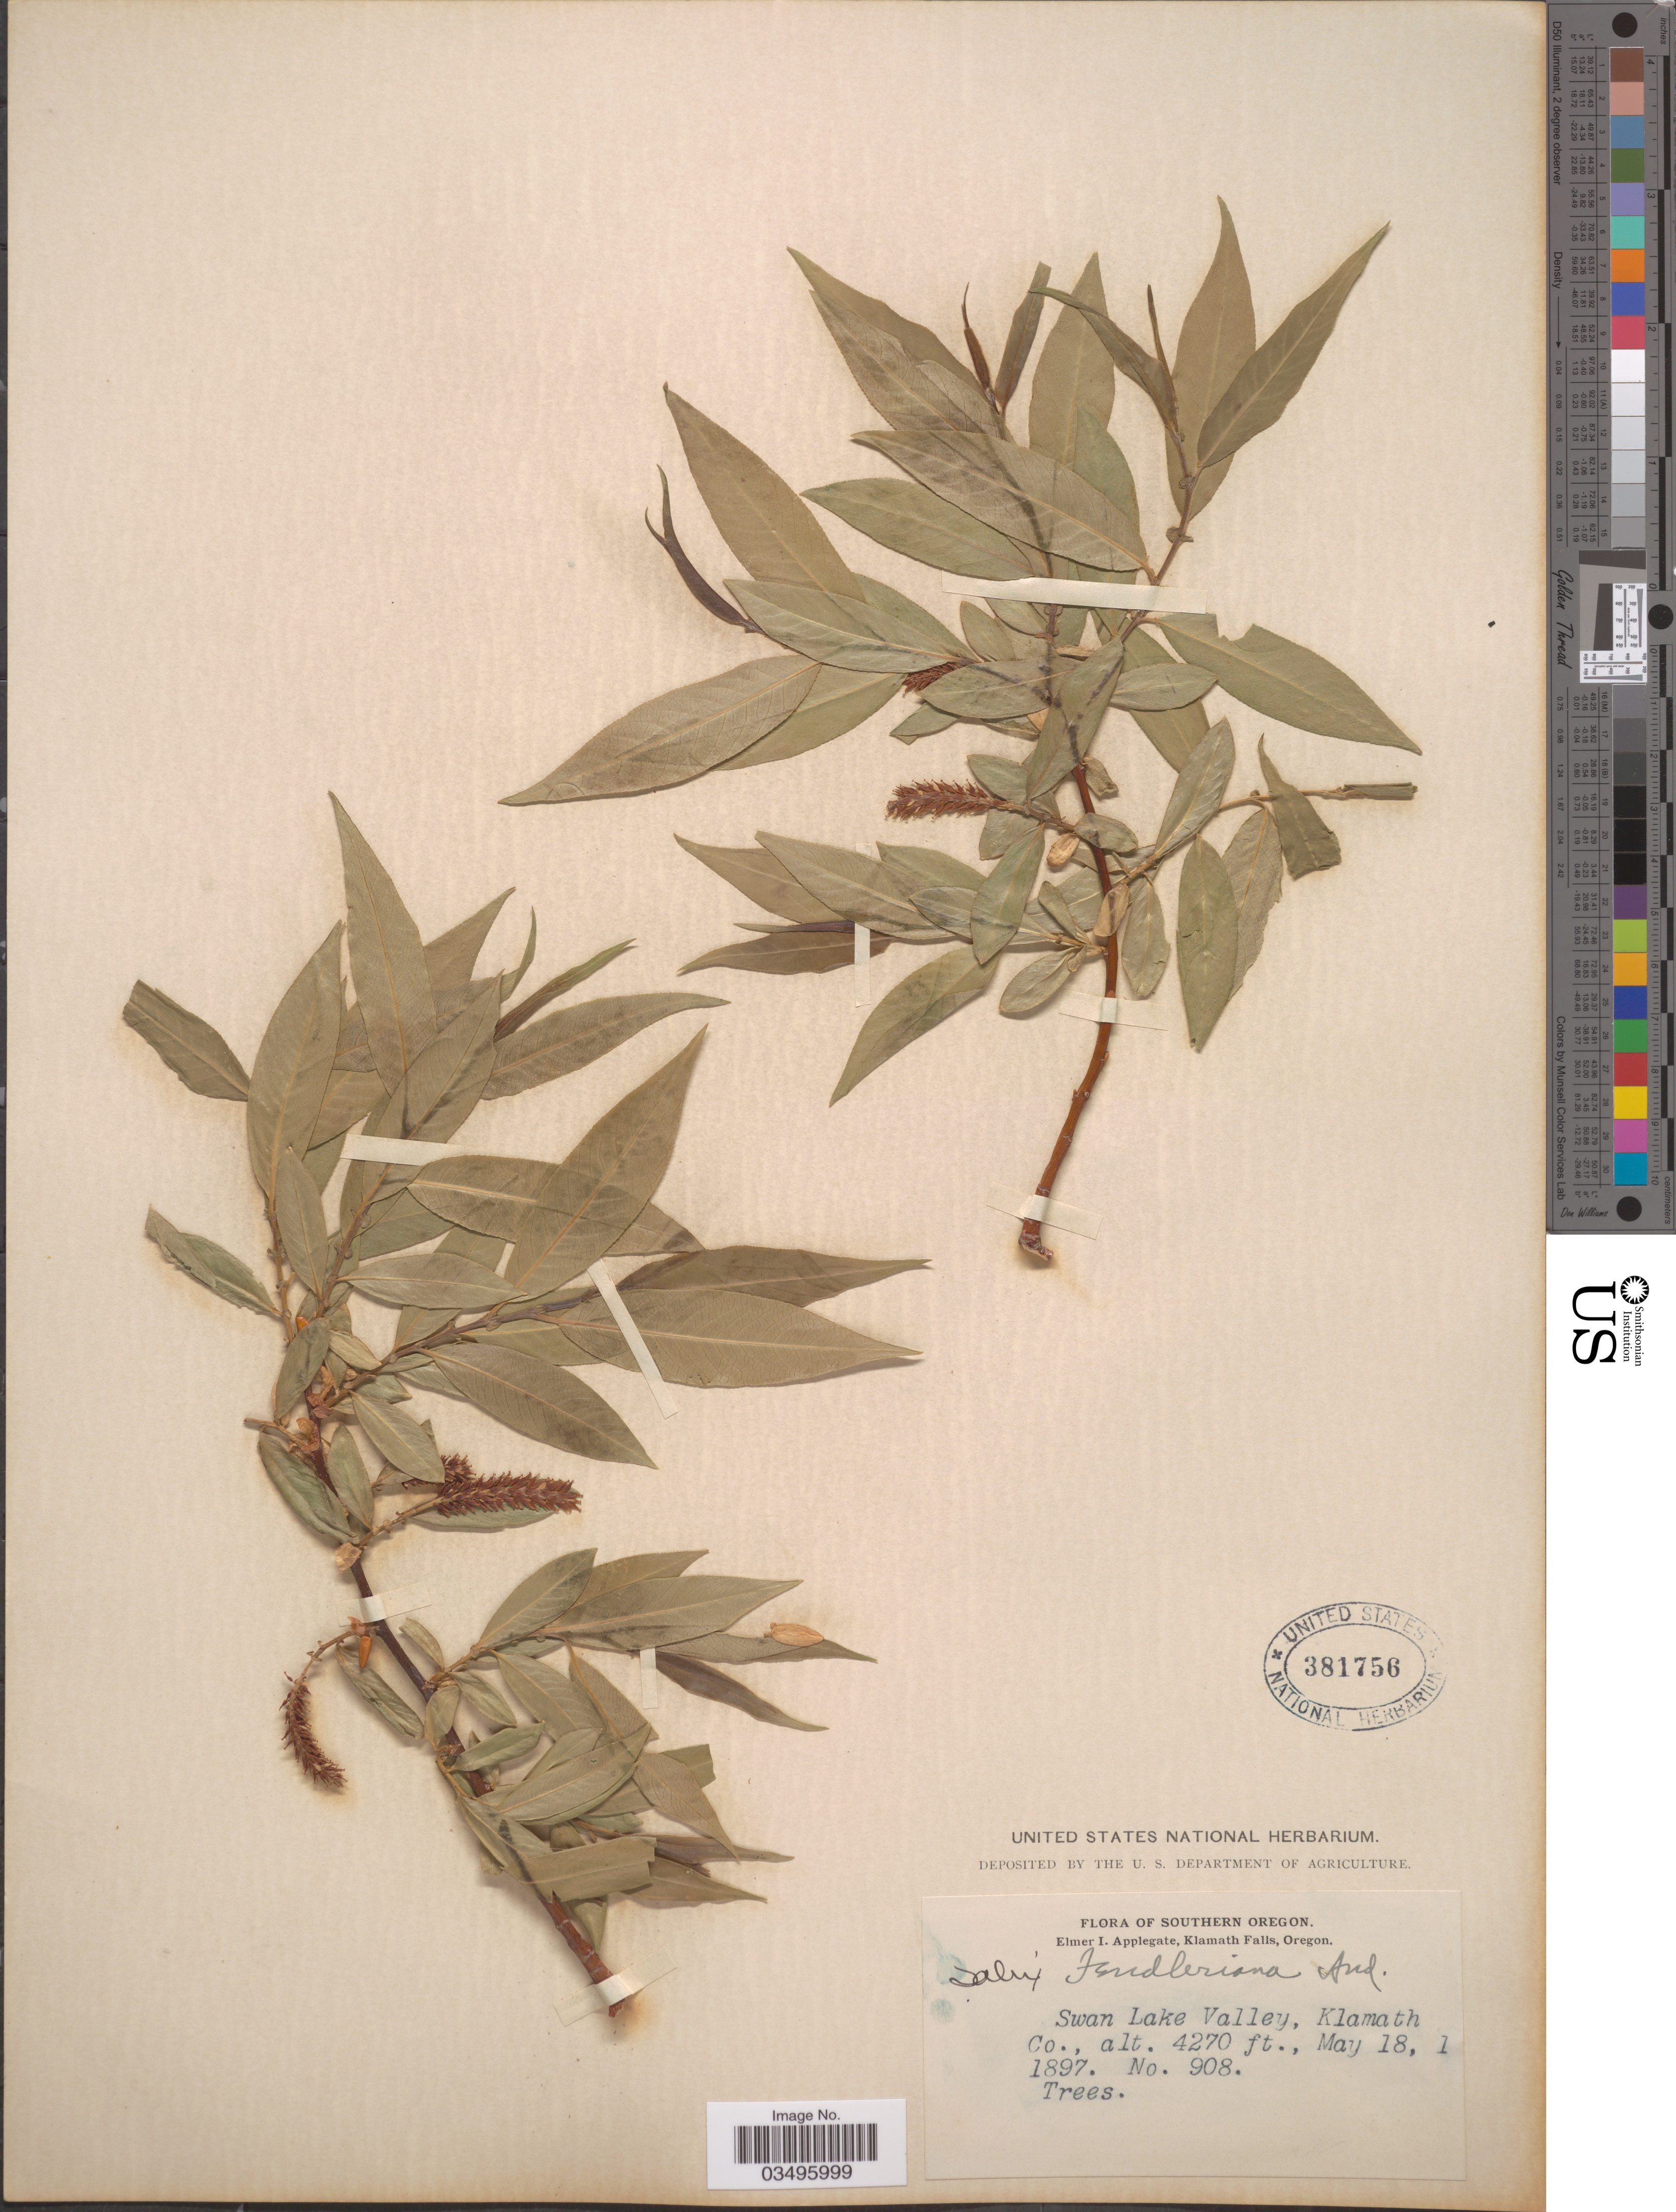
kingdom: Plantae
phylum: Tracheophyta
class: Magnoliopsida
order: Malpighiales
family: Salicaceae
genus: Salix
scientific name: Salix caudata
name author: A. Heller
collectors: E. I. Applegate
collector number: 908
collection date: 1897-05-18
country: United States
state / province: Oregon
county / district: Klamath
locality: Southern Oregon. Swan Lake Valley, Klamath Co.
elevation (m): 1301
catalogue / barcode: US 381756